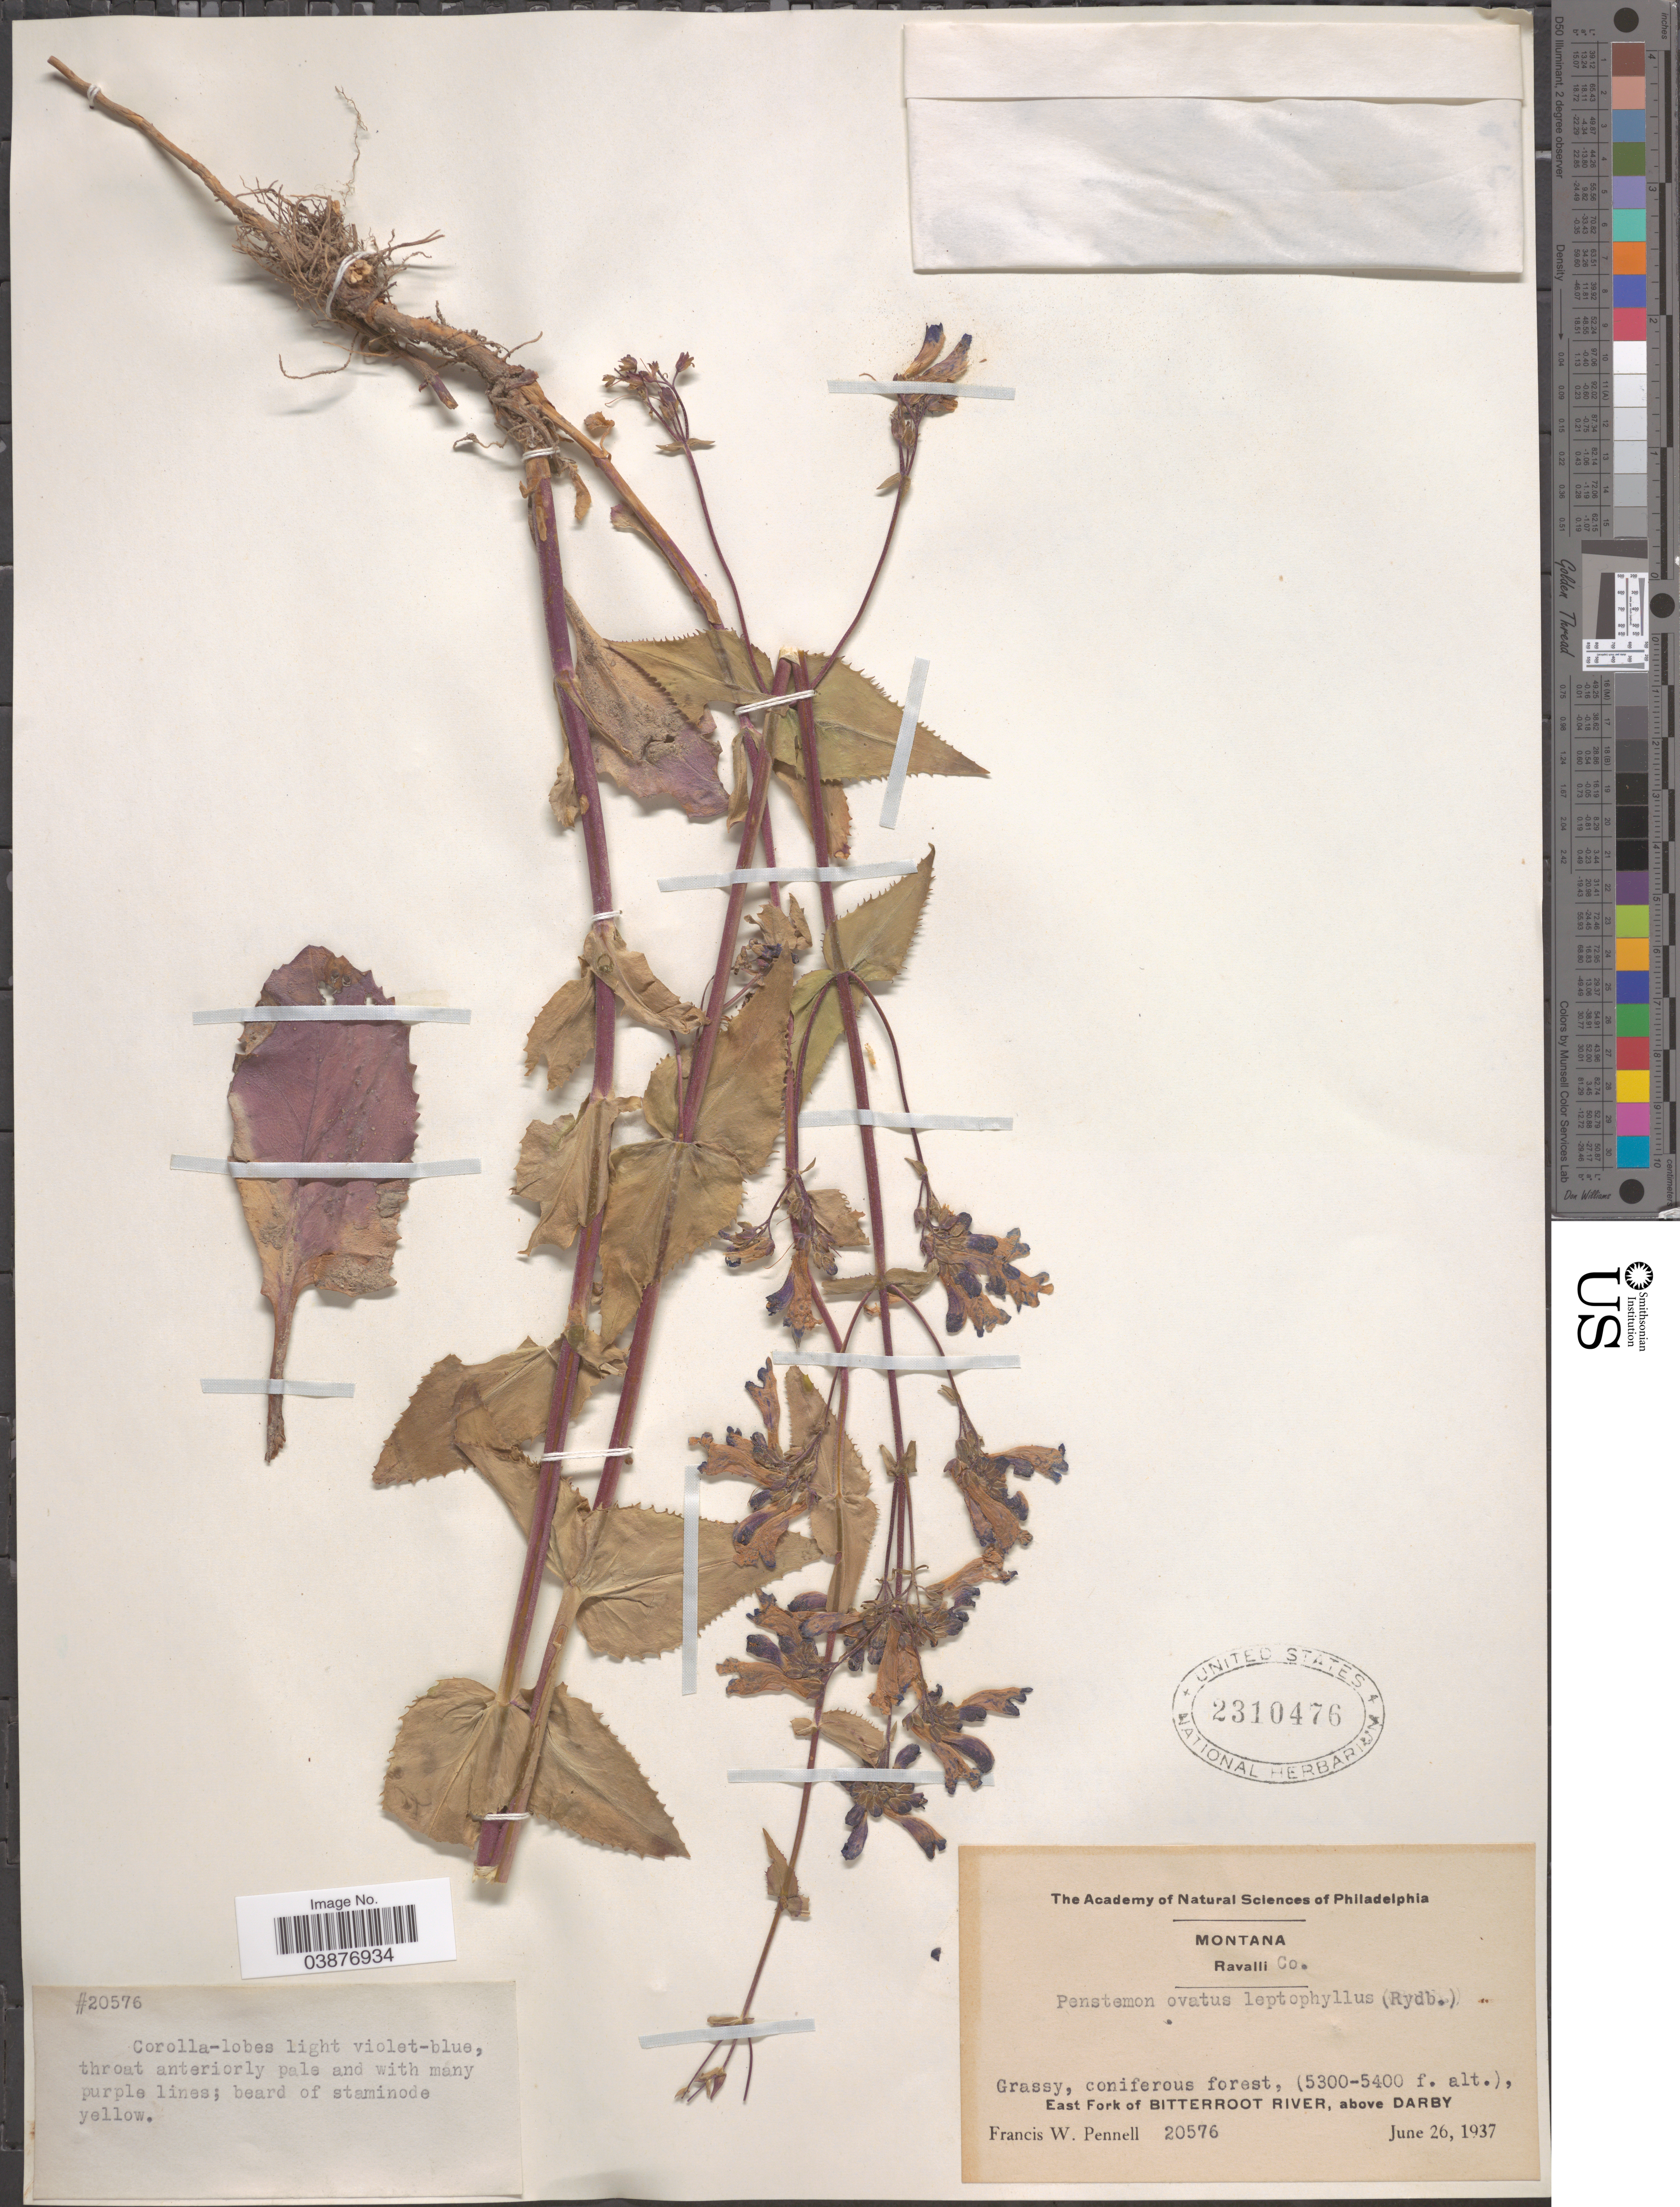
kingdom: Plantae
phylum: Tracheophyta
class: Magnoliopsida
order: Lamiales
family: Plantaginaceae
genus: Penstemon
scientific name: Penstemon ovatus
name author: Douglas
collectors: F. W. Pennell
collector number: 20576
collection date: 1937-06-26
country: United States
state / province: Montana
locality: Ravalli Co. East Fork of Bitterroot River, above Darby.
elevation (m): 1615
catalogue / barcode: US 2310476